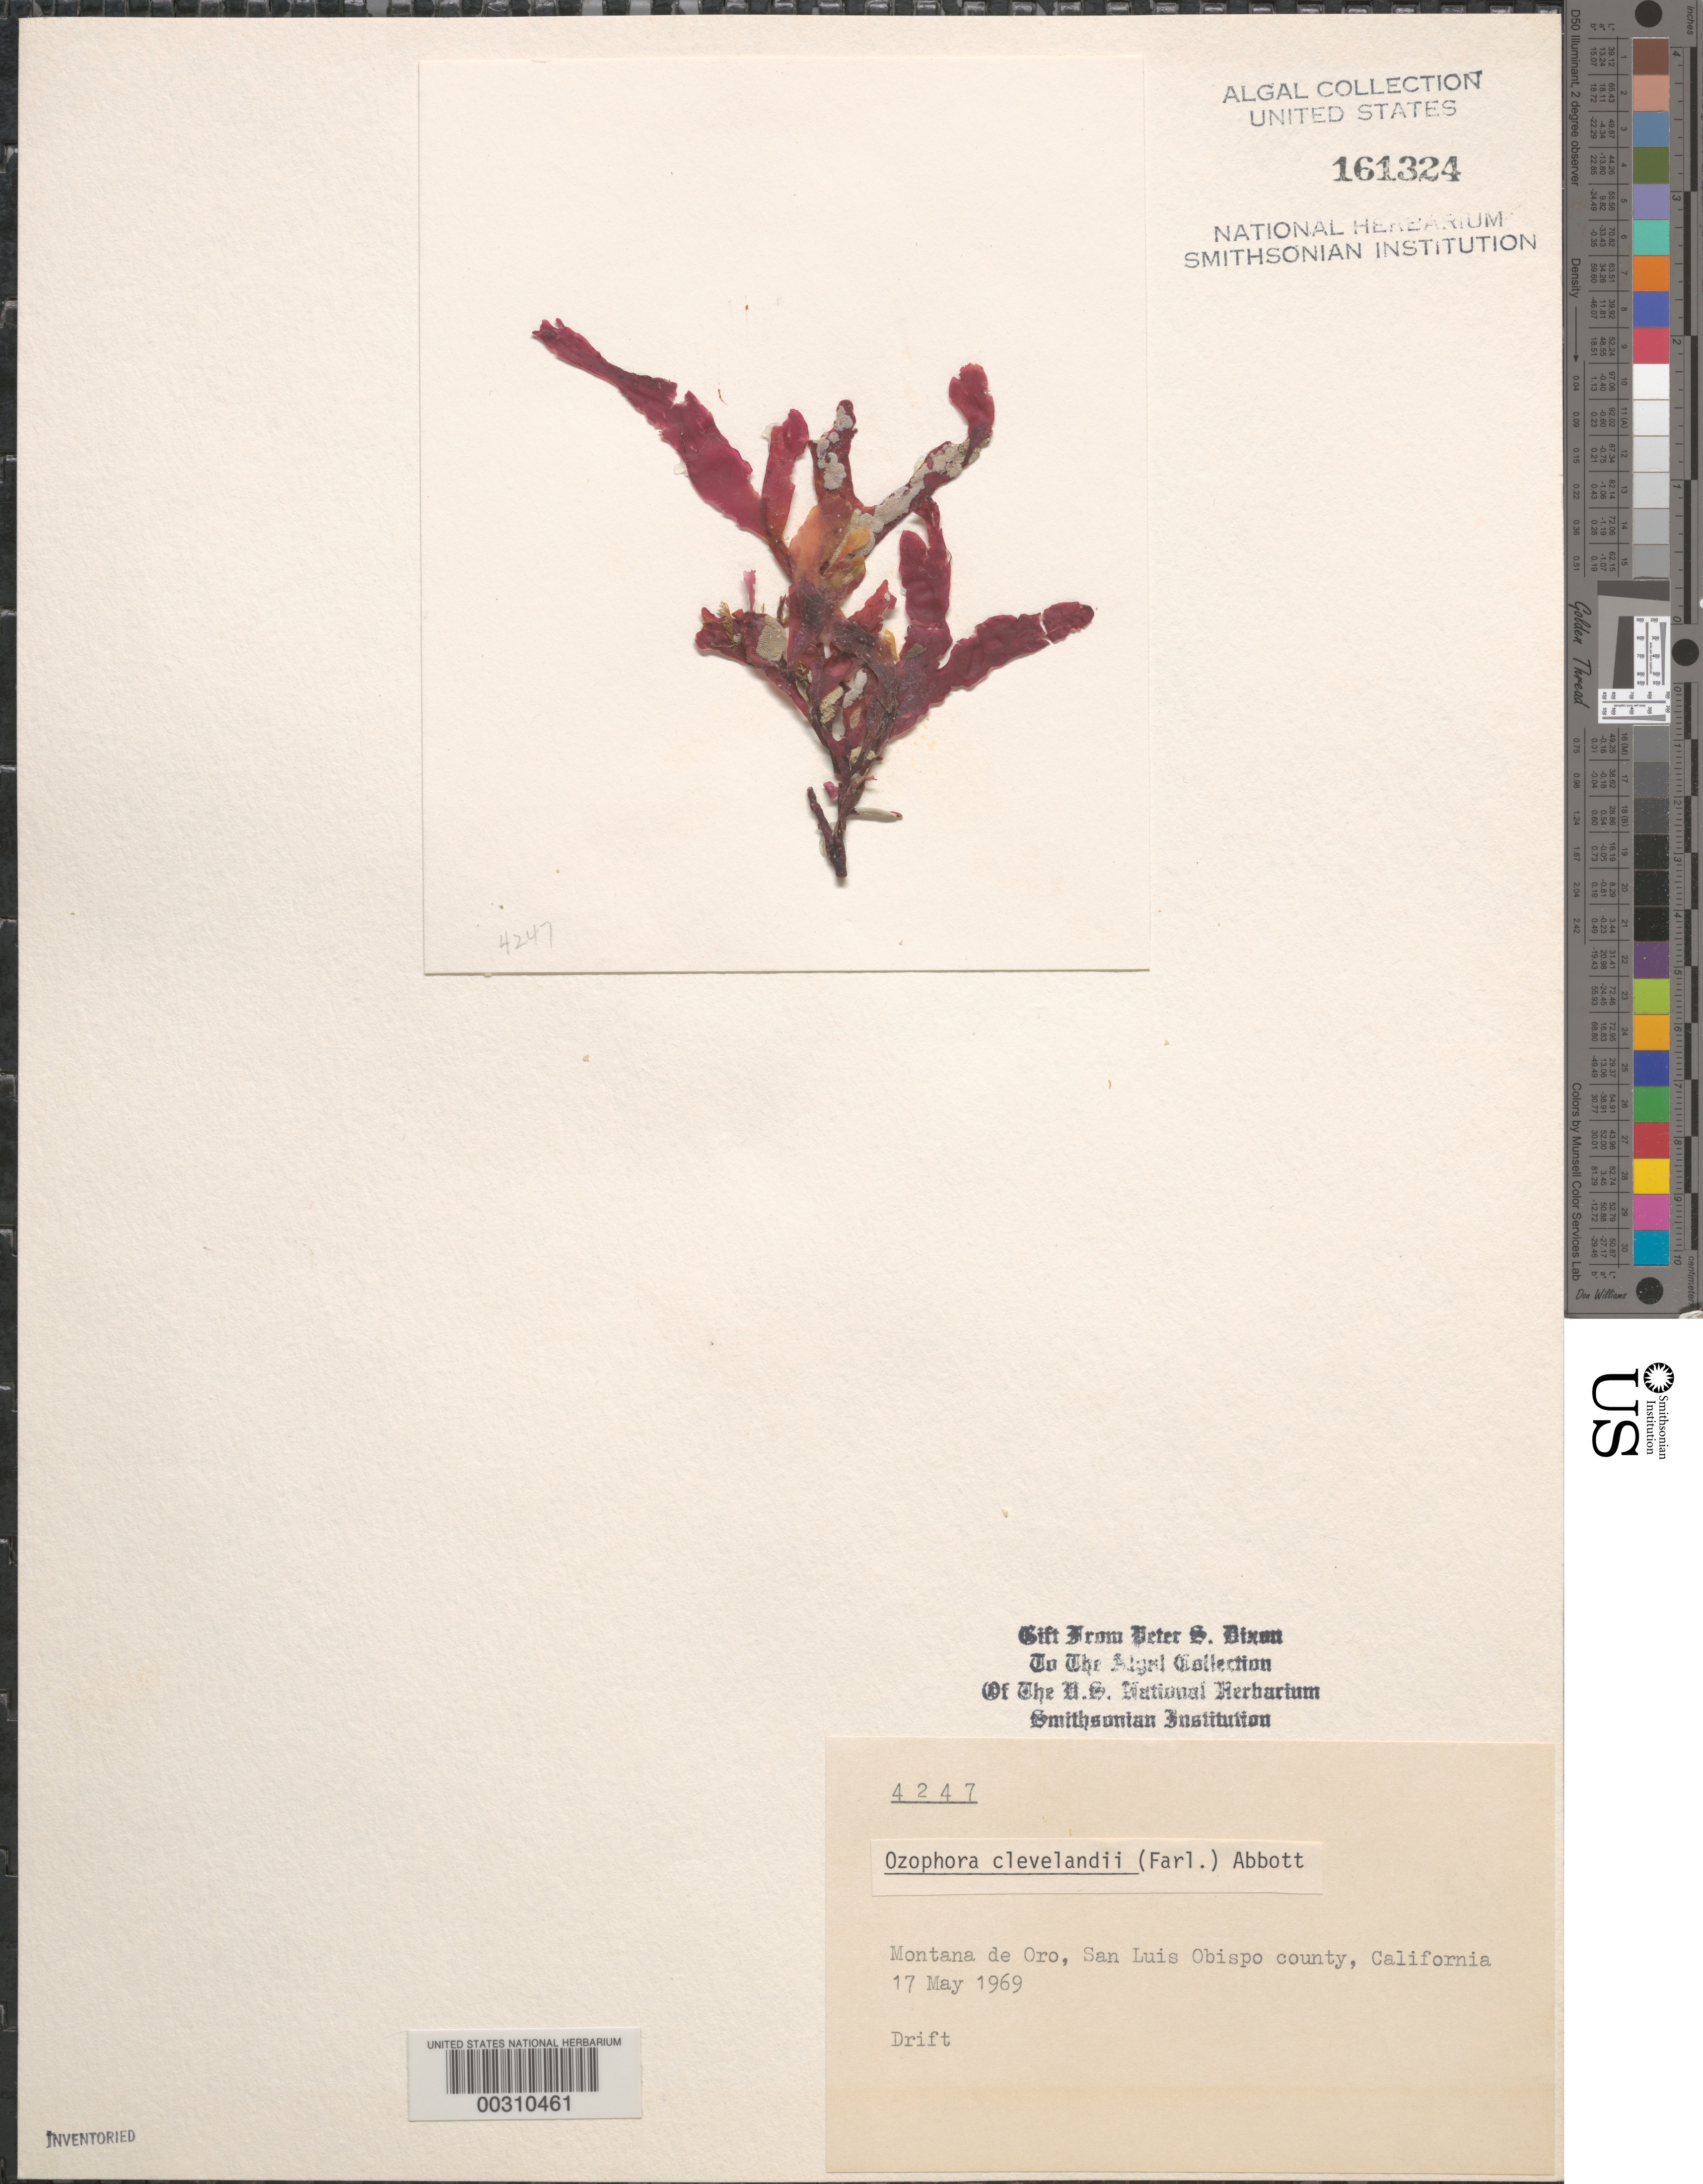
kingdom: Plantae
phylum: Rhodophyta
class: Florideophyceae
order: Gigartinales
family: Phyllophoraceae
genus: Ozophora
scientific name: Ozophora clevelandii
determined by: Dixon, P. S.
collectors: P. S. Dixon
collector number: PSD 4247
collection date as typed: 17 May 1969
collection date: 1969-05-17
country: United States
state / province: California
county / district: San Luis Obispo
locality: Montana de Oro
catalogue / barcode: US 161324